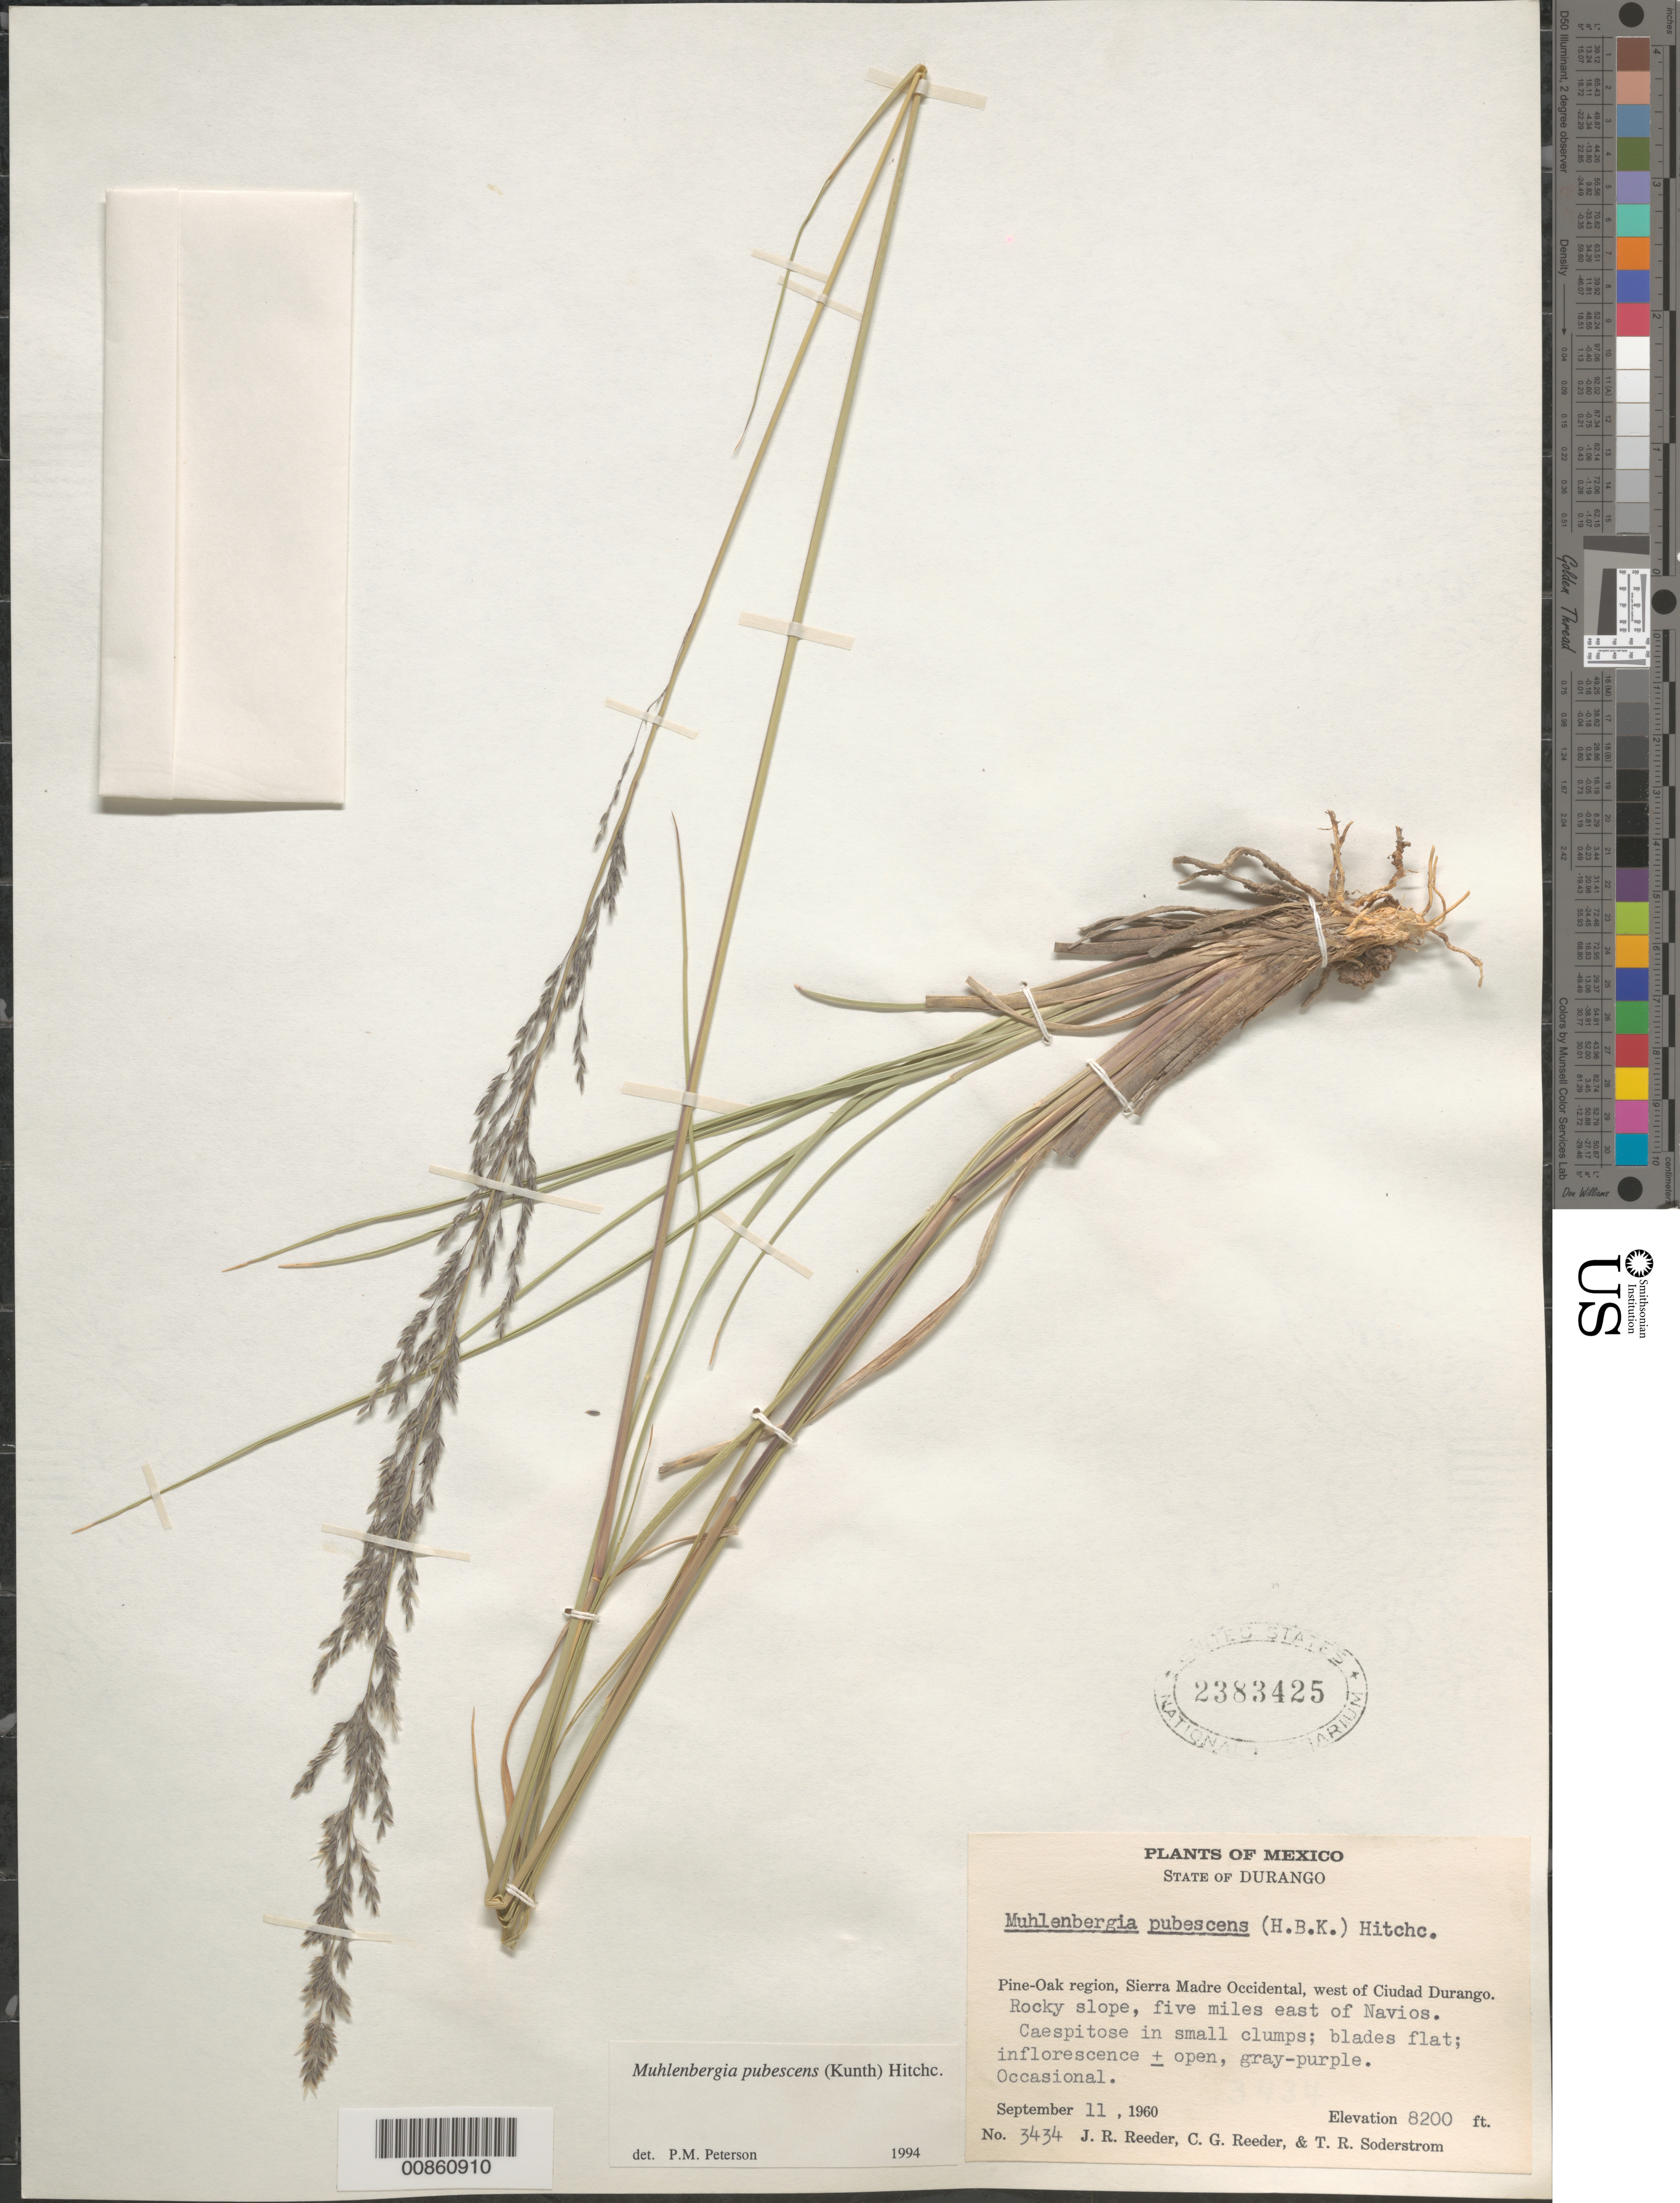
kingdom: Plantae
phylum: Tracheophyta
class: Liliopsida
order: Poales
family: Poaceae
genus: Muhlenbergia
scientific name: Muhlenbergia pubescens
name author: (Kunth) Hitchc.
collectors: J. R. Reeder & C. G. Reeder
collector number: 3434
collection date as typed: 11 Sep 1960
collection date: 1960-09-11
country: Mexico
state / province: Durango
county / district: Durango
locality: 5 mi E of Navios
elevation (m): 2499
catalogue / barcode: US 2383425